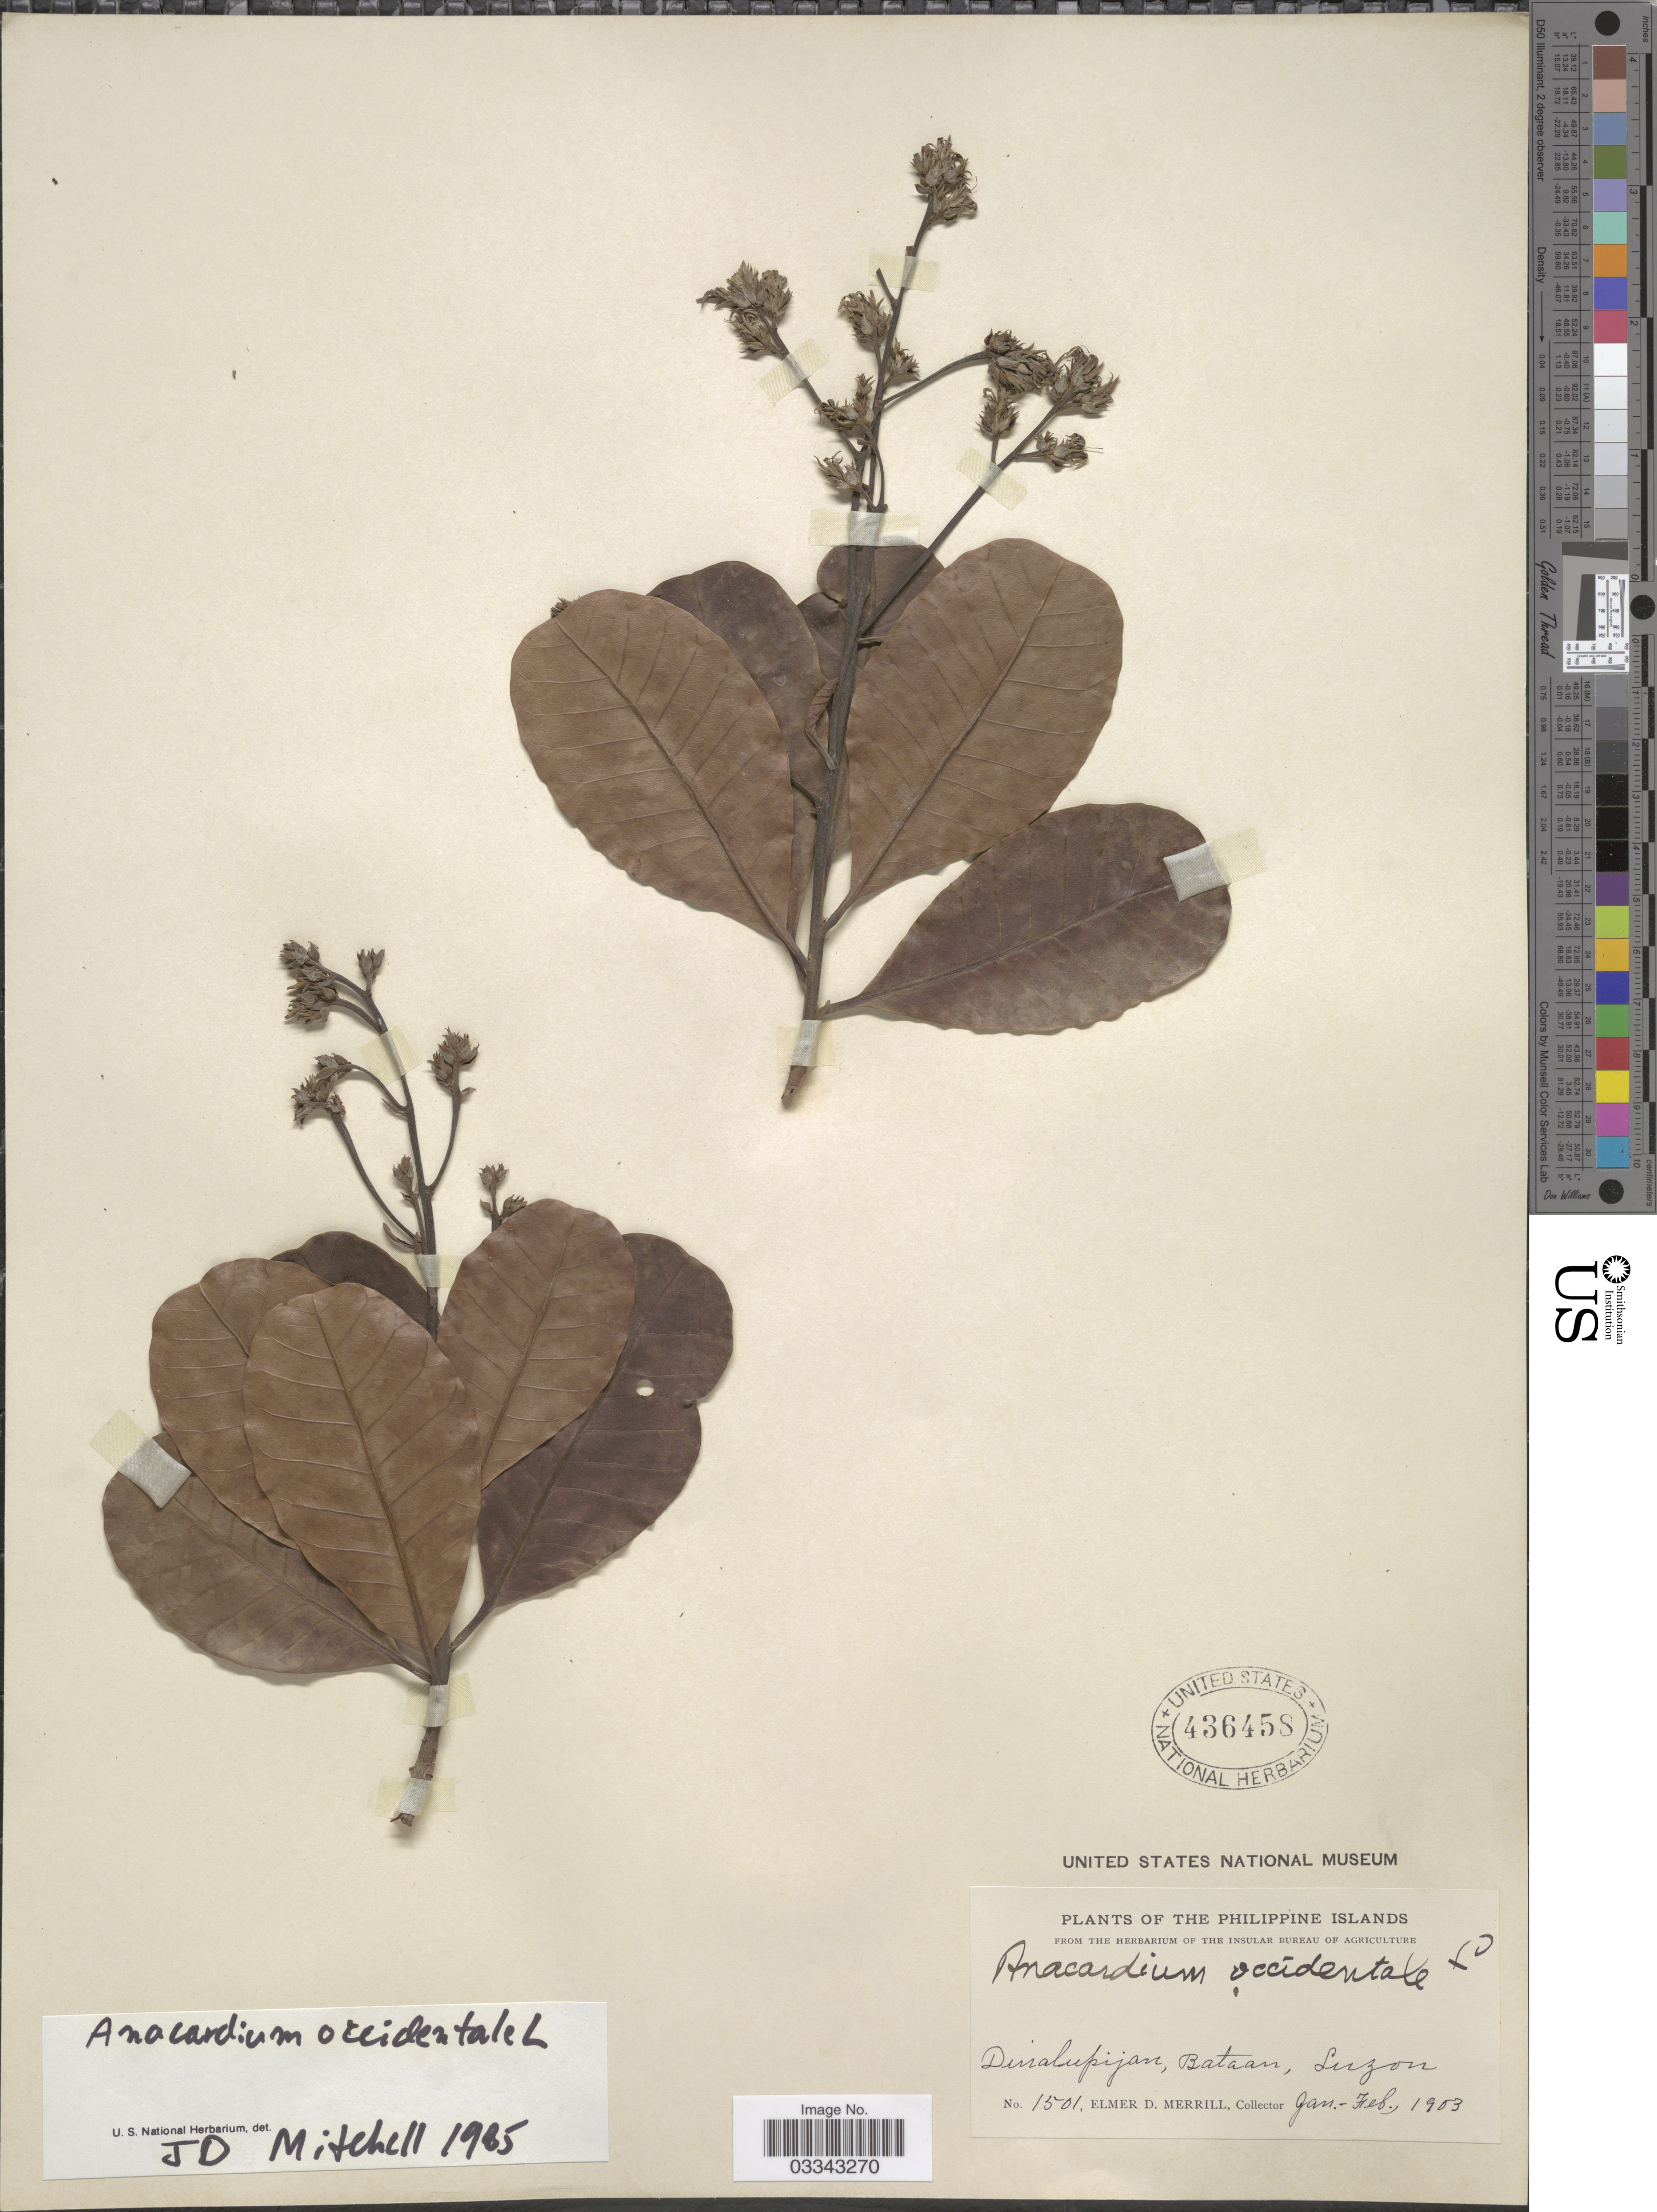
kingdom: Plantae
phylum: Tracheophyta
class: Magnoliopsida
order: Sapindales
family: Anacardiaceae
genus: Anacardium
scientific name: Anacardium occidentale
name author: L.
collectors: E. D. Merrill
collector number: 1501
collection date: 1903-01/1903-02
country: Philippines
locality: The Philippine Islands. Dinalupijan, Bataan, Luzon.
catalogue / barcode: US 436458